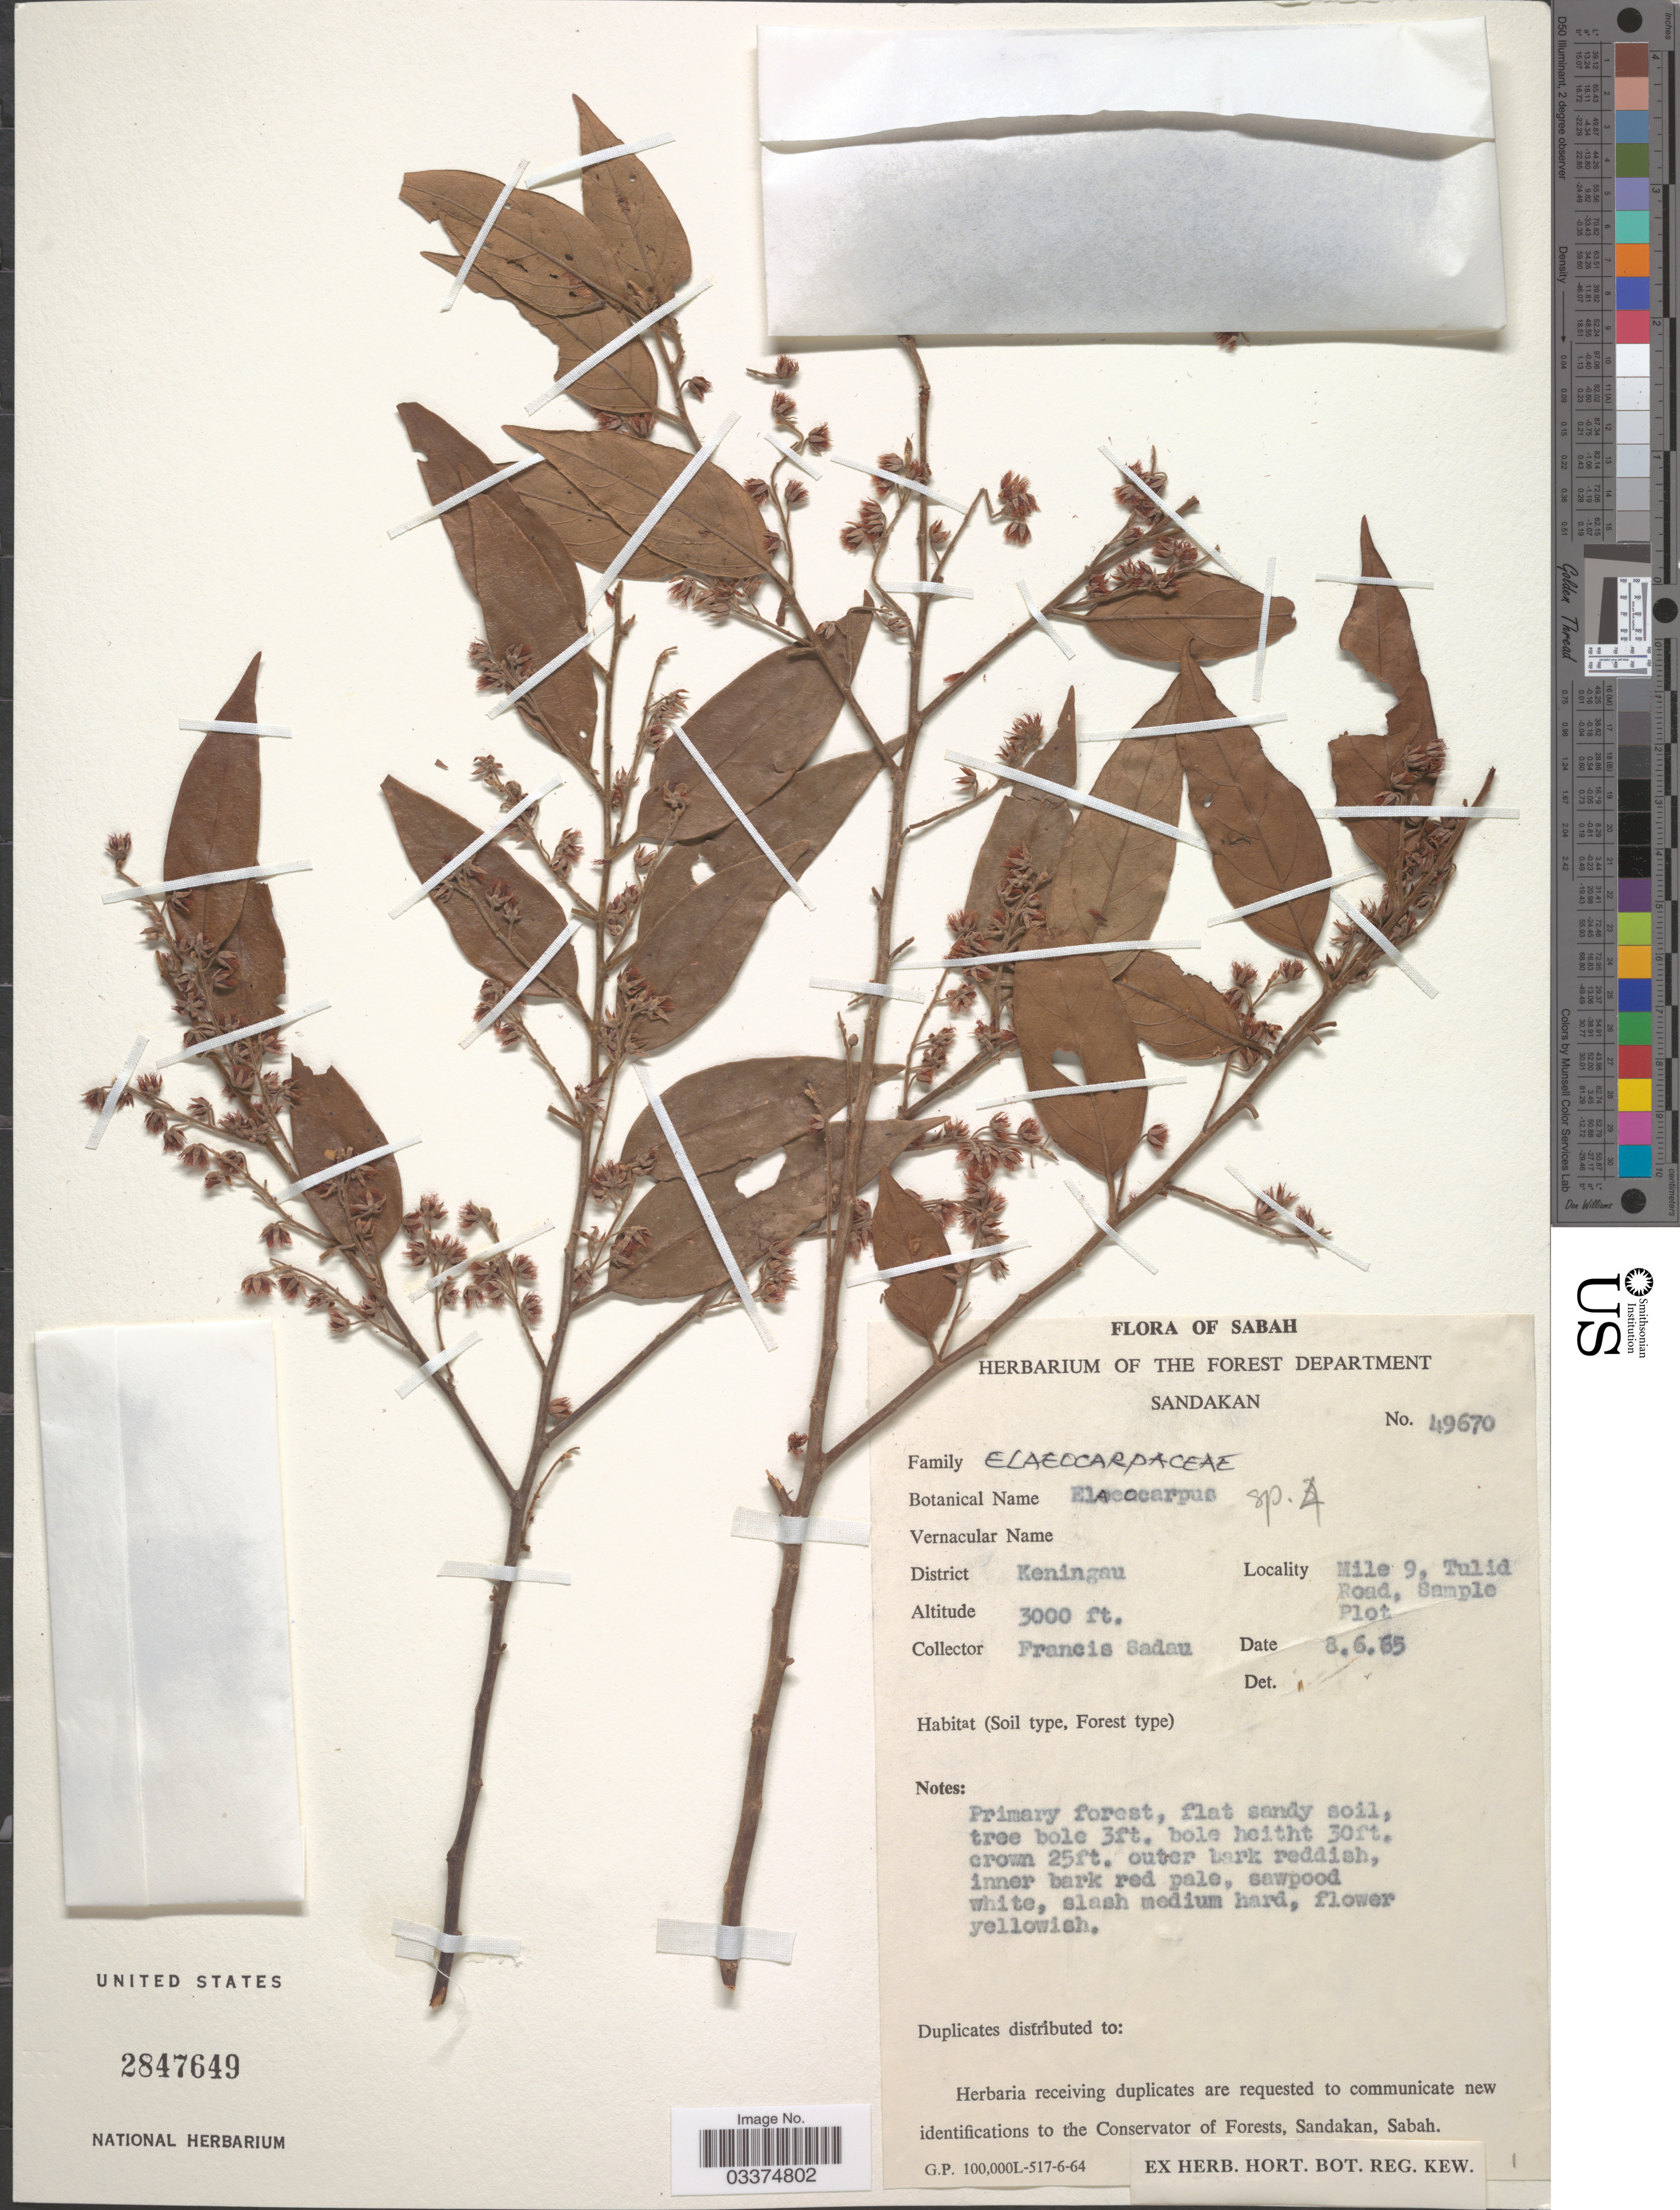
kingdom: Plantae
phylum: Tracheophyta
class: Magnoliopsida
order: Oxalidales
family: Elaeocarpaceae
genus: Elaeocarpus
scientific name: Elaeocarpus sp.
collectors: F. Sadau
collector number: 49670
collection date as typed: Transcribed d/m/y: 8/6/65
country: Malaysia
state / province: Sabah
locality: District Keningau. Mile 9, Tulid Road, Sample Plot.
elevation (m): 914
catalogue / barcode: US 2847649